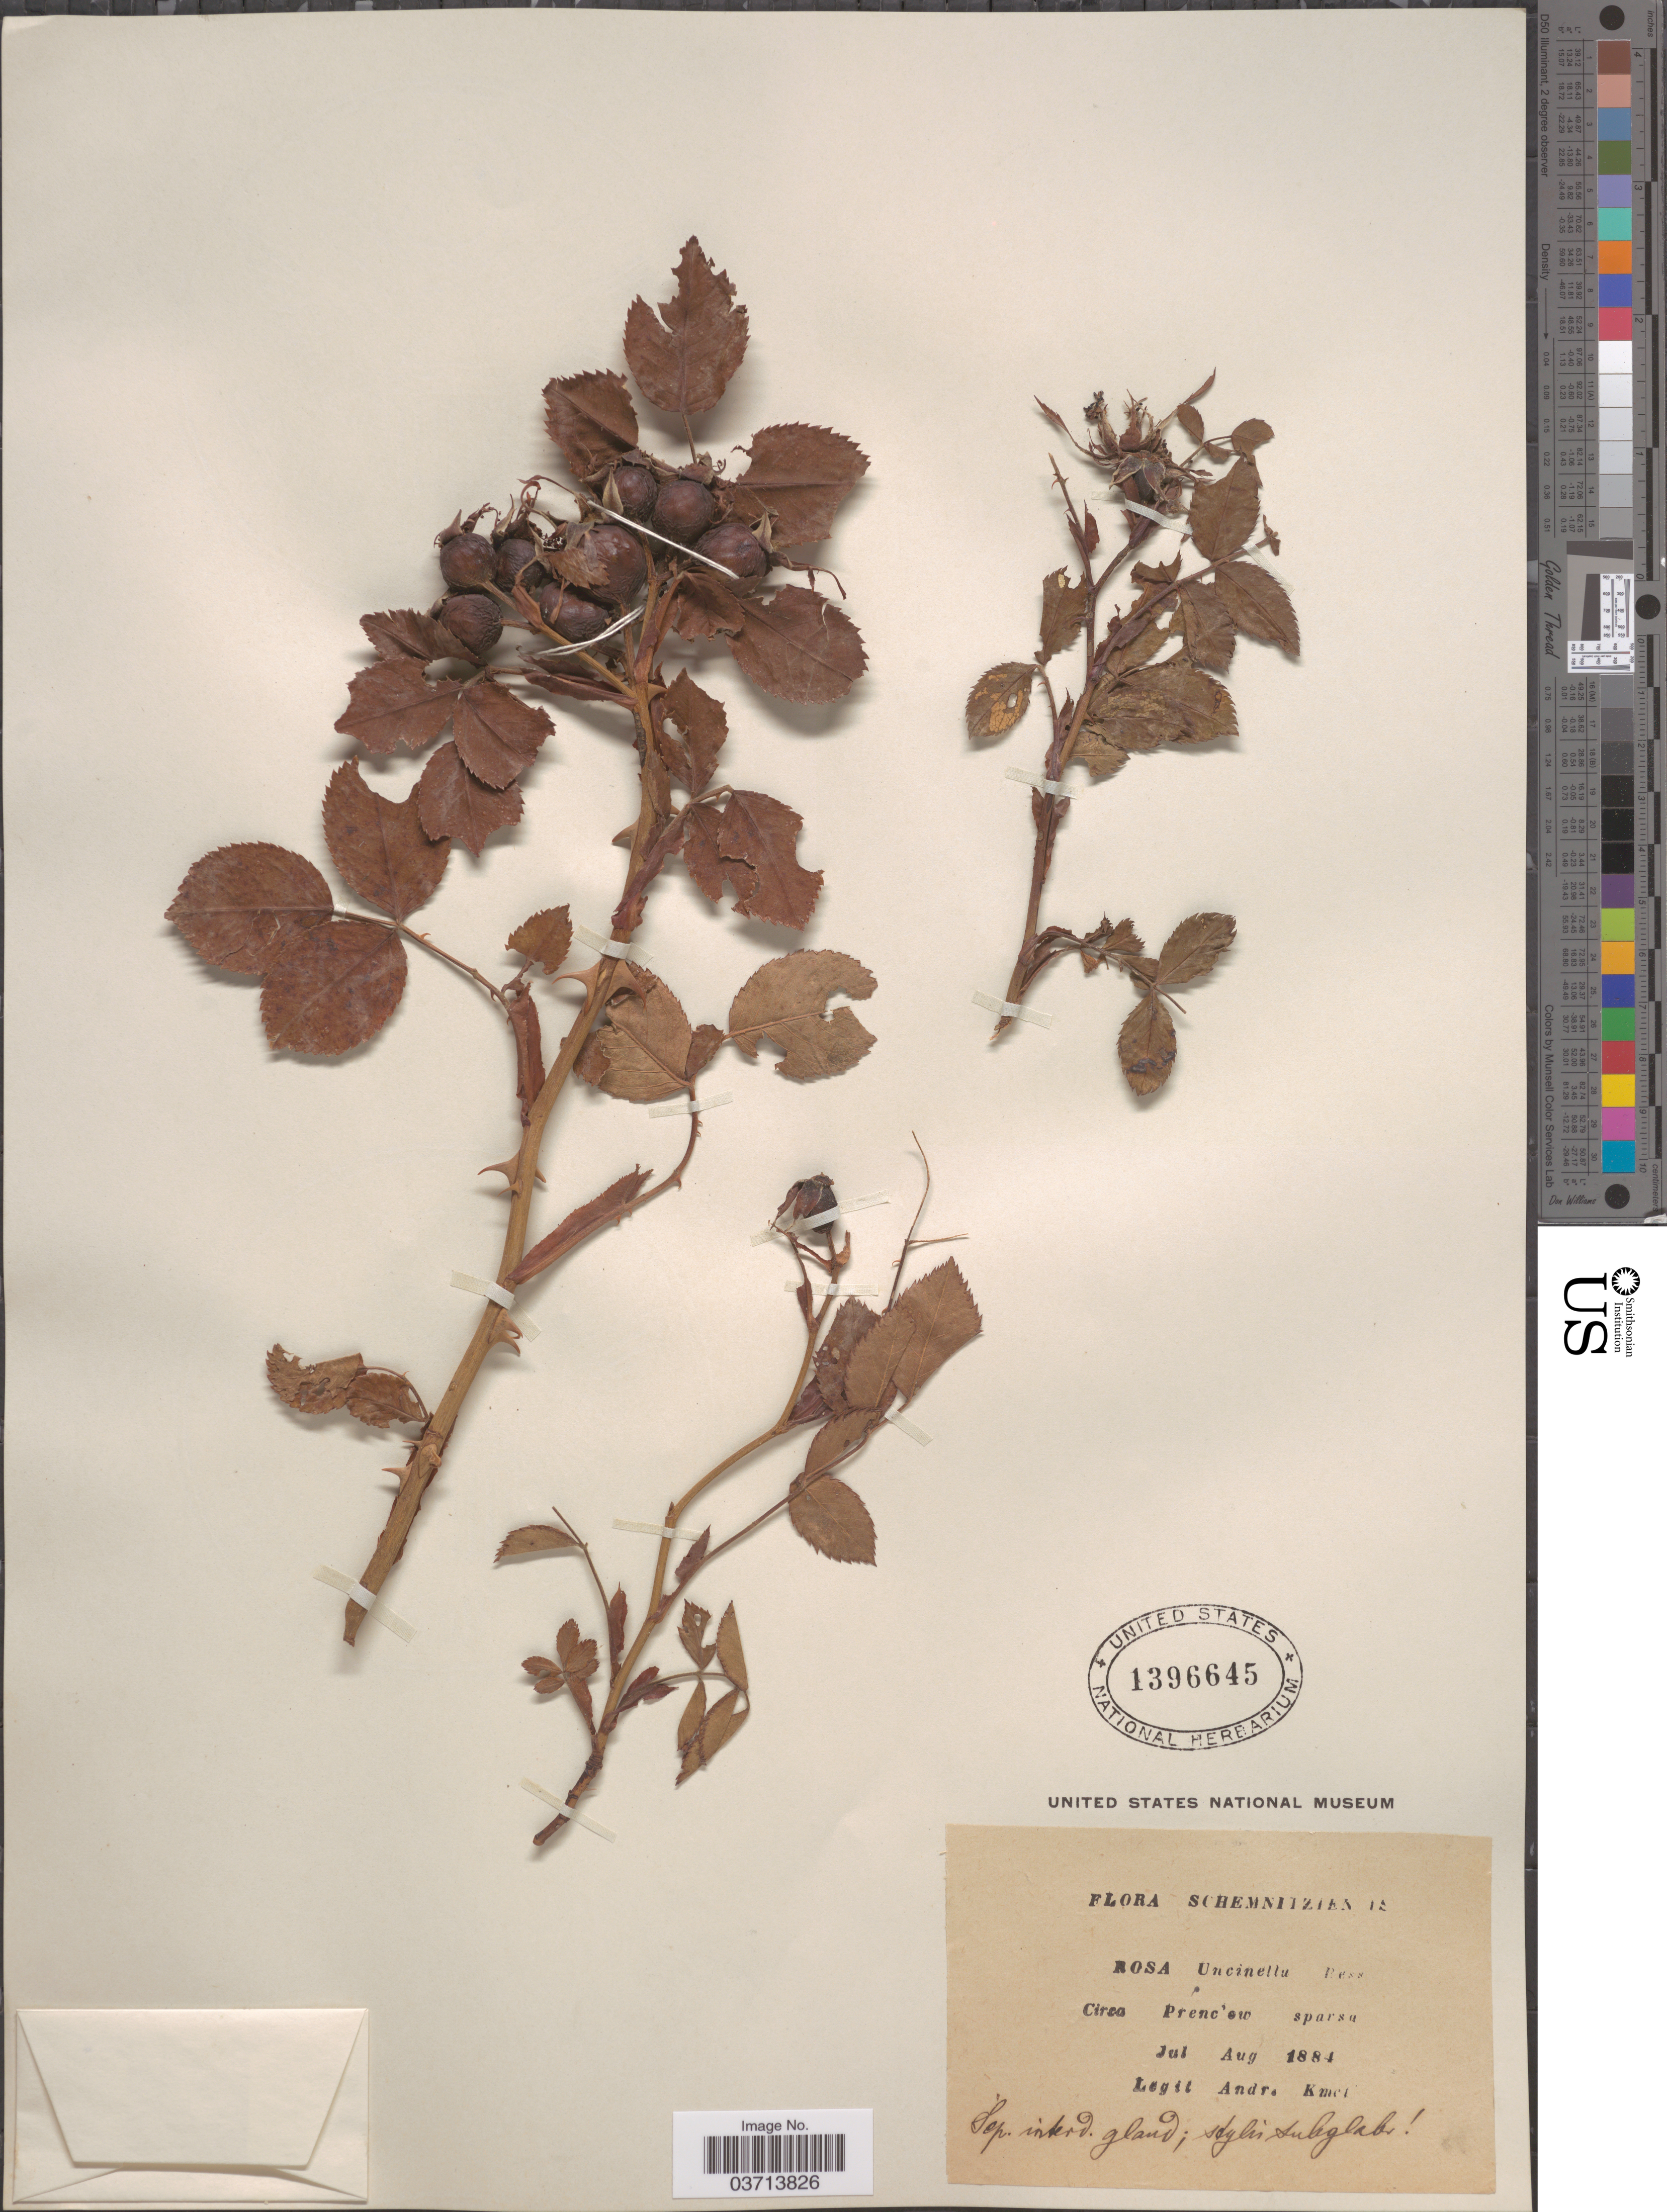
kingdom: Plantae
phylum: Tracheophyta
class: Magnoliopsida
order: Rosales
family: Rosaceae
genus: Rosa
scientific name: Rosa uncinella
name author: Besser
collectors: A. Kmet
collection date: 1884-07/1884-08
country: Slovakia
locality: Schemni [illegible text]zien [illegible text]. Circa Prenc'ow sparsa.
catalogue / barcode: US 1396645